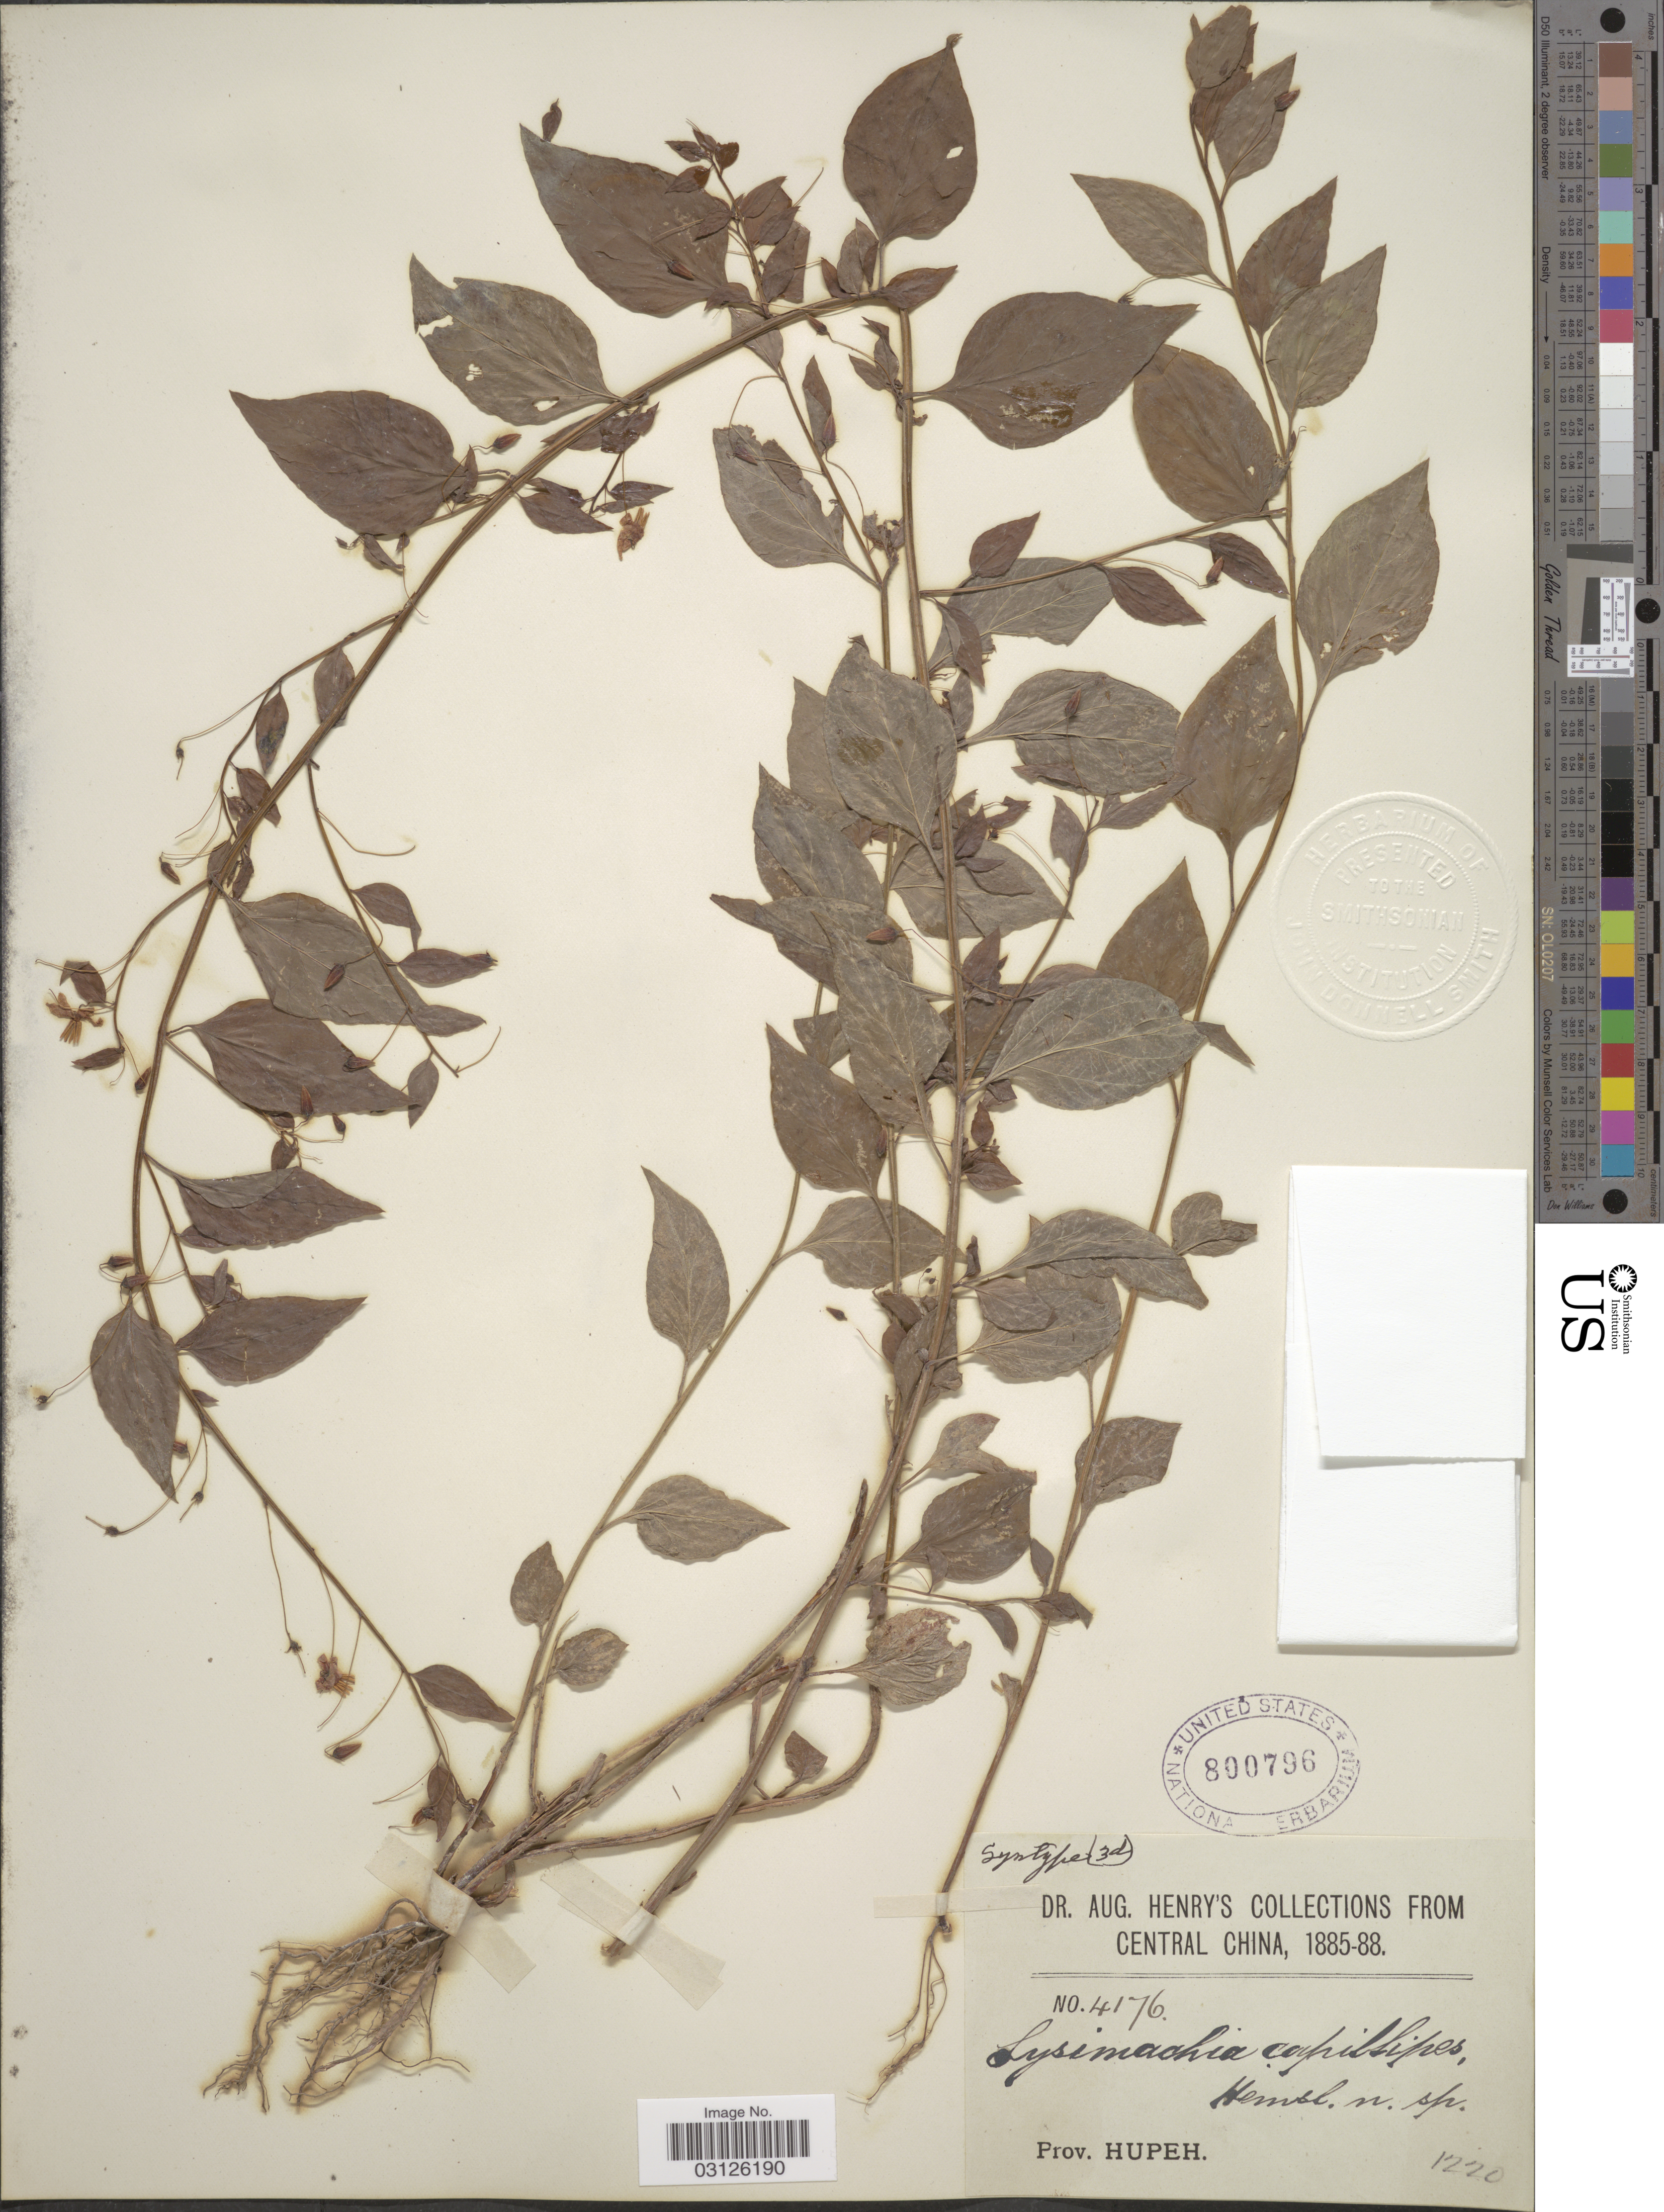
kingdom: Plantae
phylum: Tracheophyta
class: Magnoliopsida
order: Ericales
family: Primulaceae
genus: Lysimachia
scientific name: Lysimachia capillipes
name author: Hemsl.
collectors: A. Henry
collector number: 4176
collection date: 1885/1888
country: China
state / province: Hubei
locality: Central China. Prov. Hupeh.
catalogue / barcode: US 800796